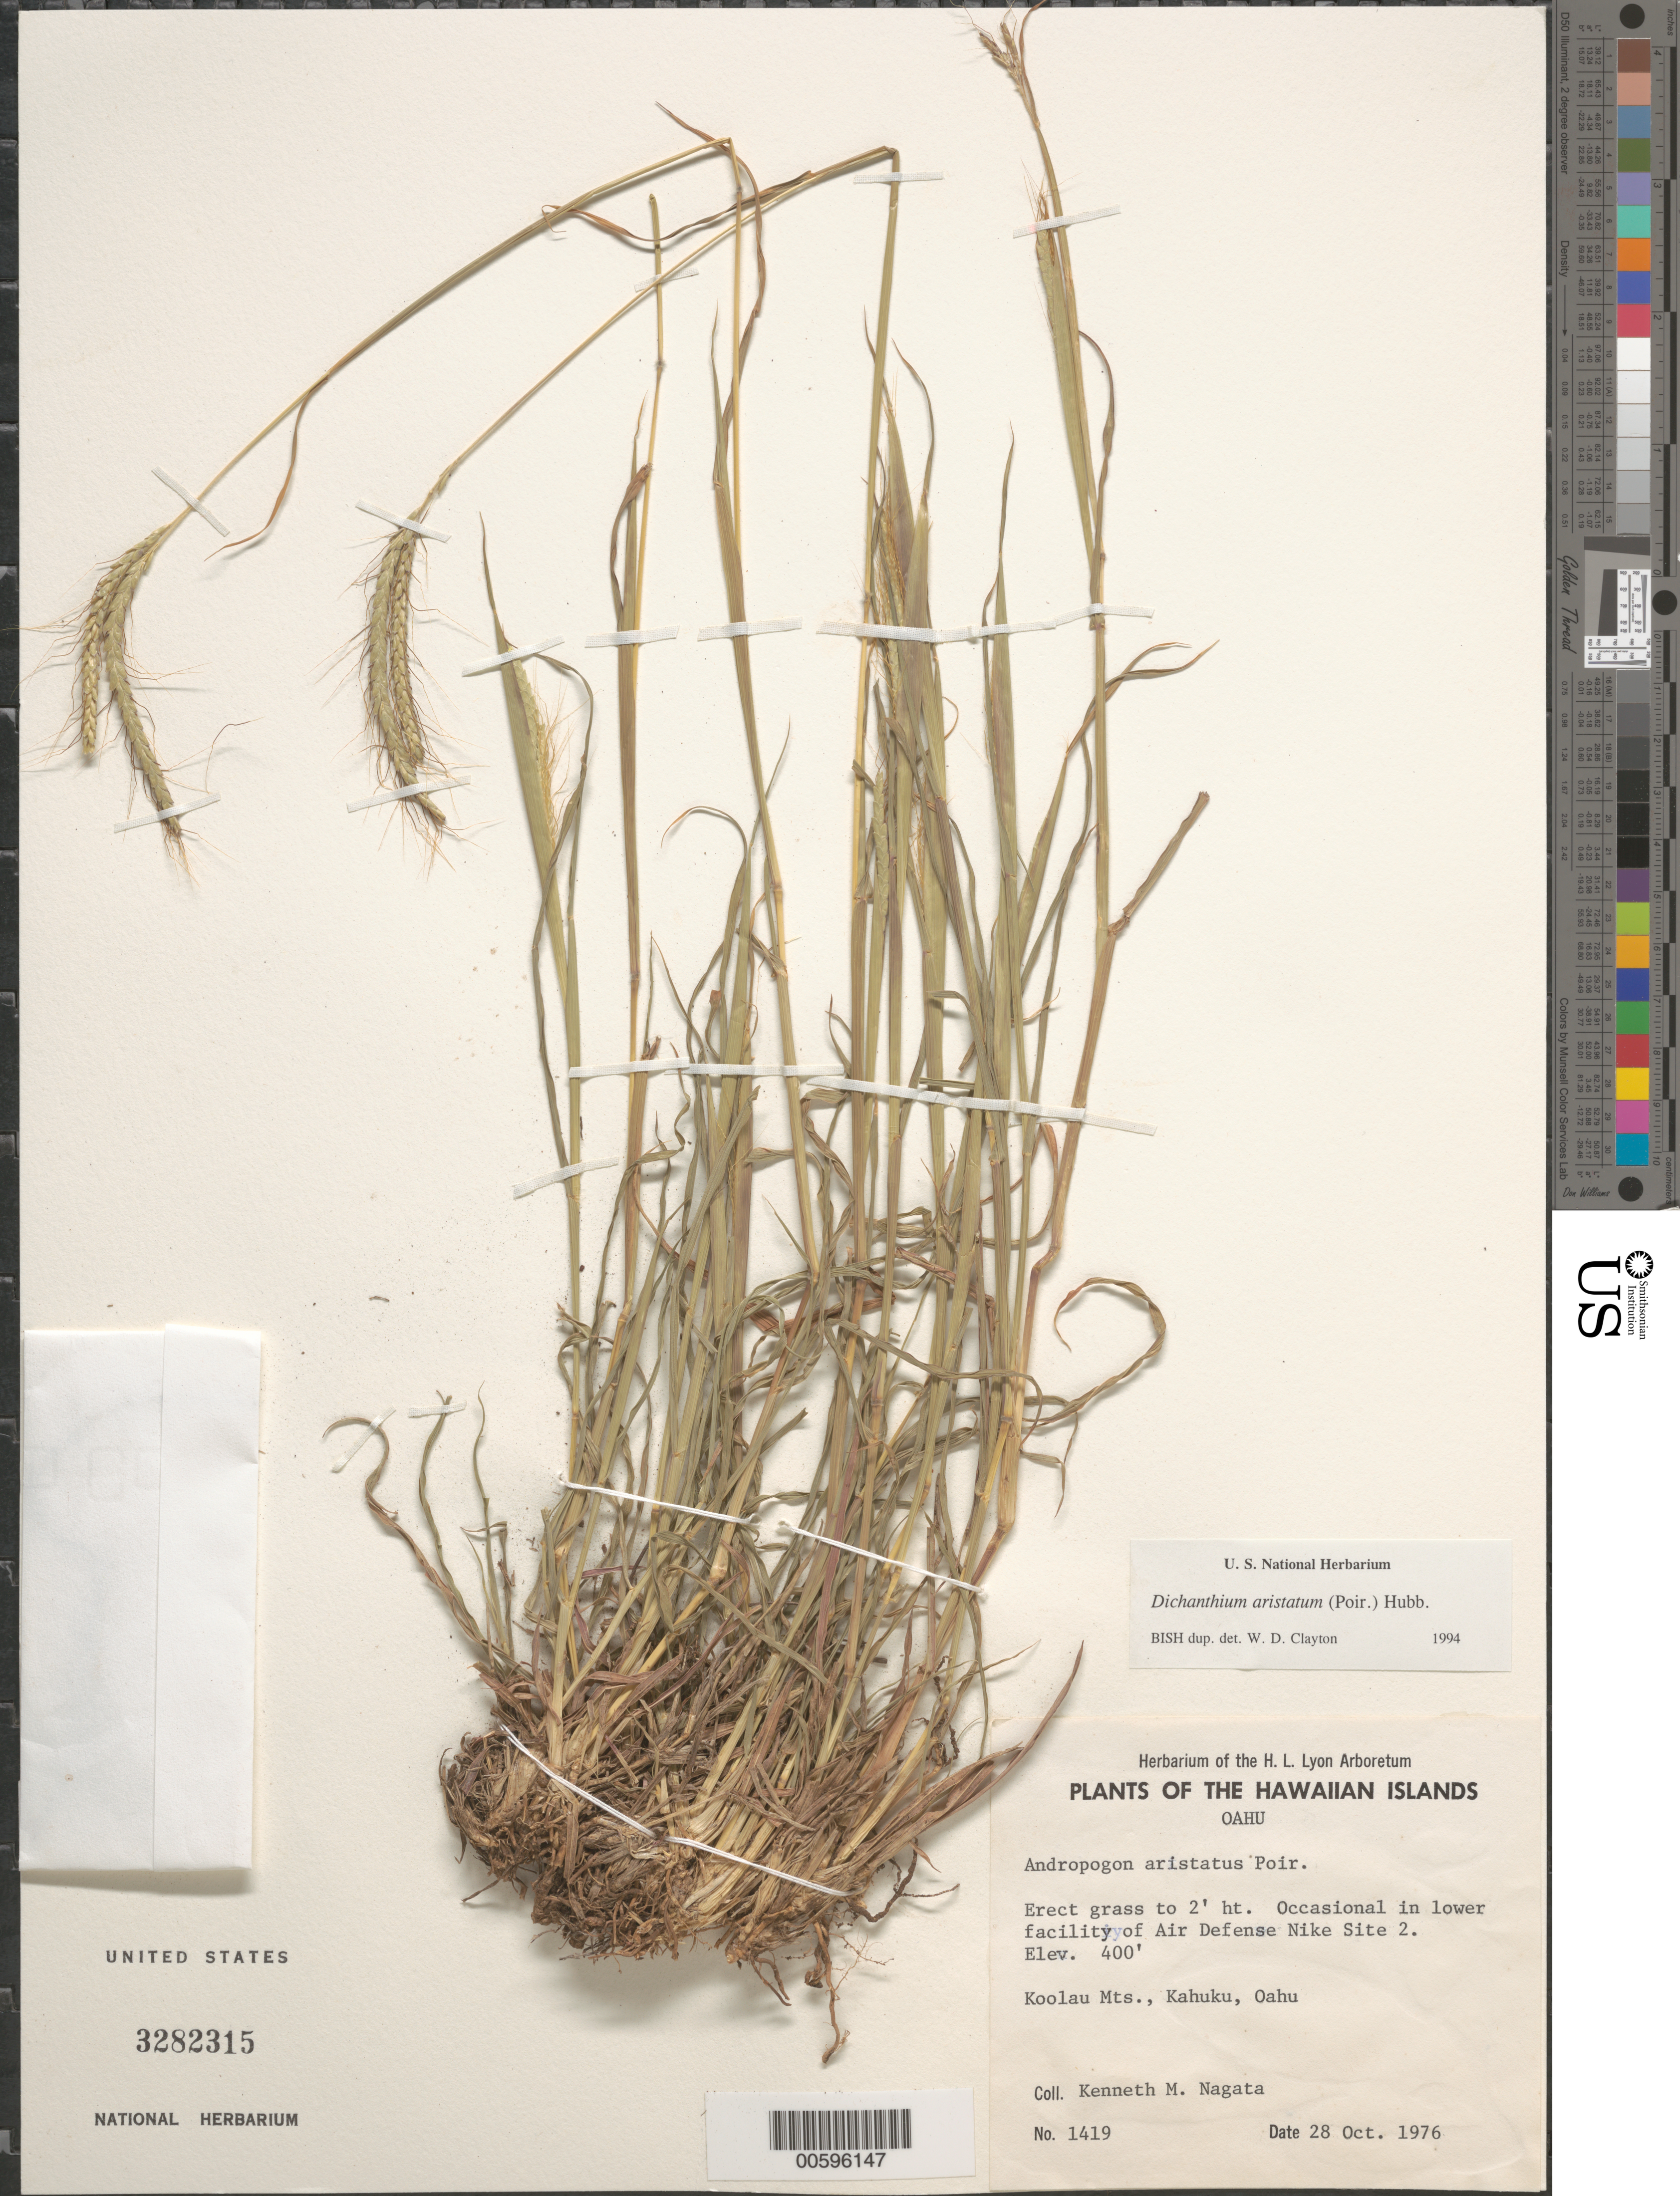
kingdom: Plantae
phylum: Tracheophyta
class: Liliopsida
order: Poales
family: Poaceae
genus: Dichanthium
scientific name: Dichanthium aristatum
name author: (Poir.) C.E. Hubb.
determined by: Clayton, W. D.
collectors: K. Nagata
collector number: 1419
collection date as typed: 28 Oct 1976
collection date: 1976-10-28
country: United States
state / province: Hawaii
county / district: Honolulu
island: Oahu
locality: Koolau Mts, Kahuku.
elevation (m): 122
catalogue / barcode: US 3282315